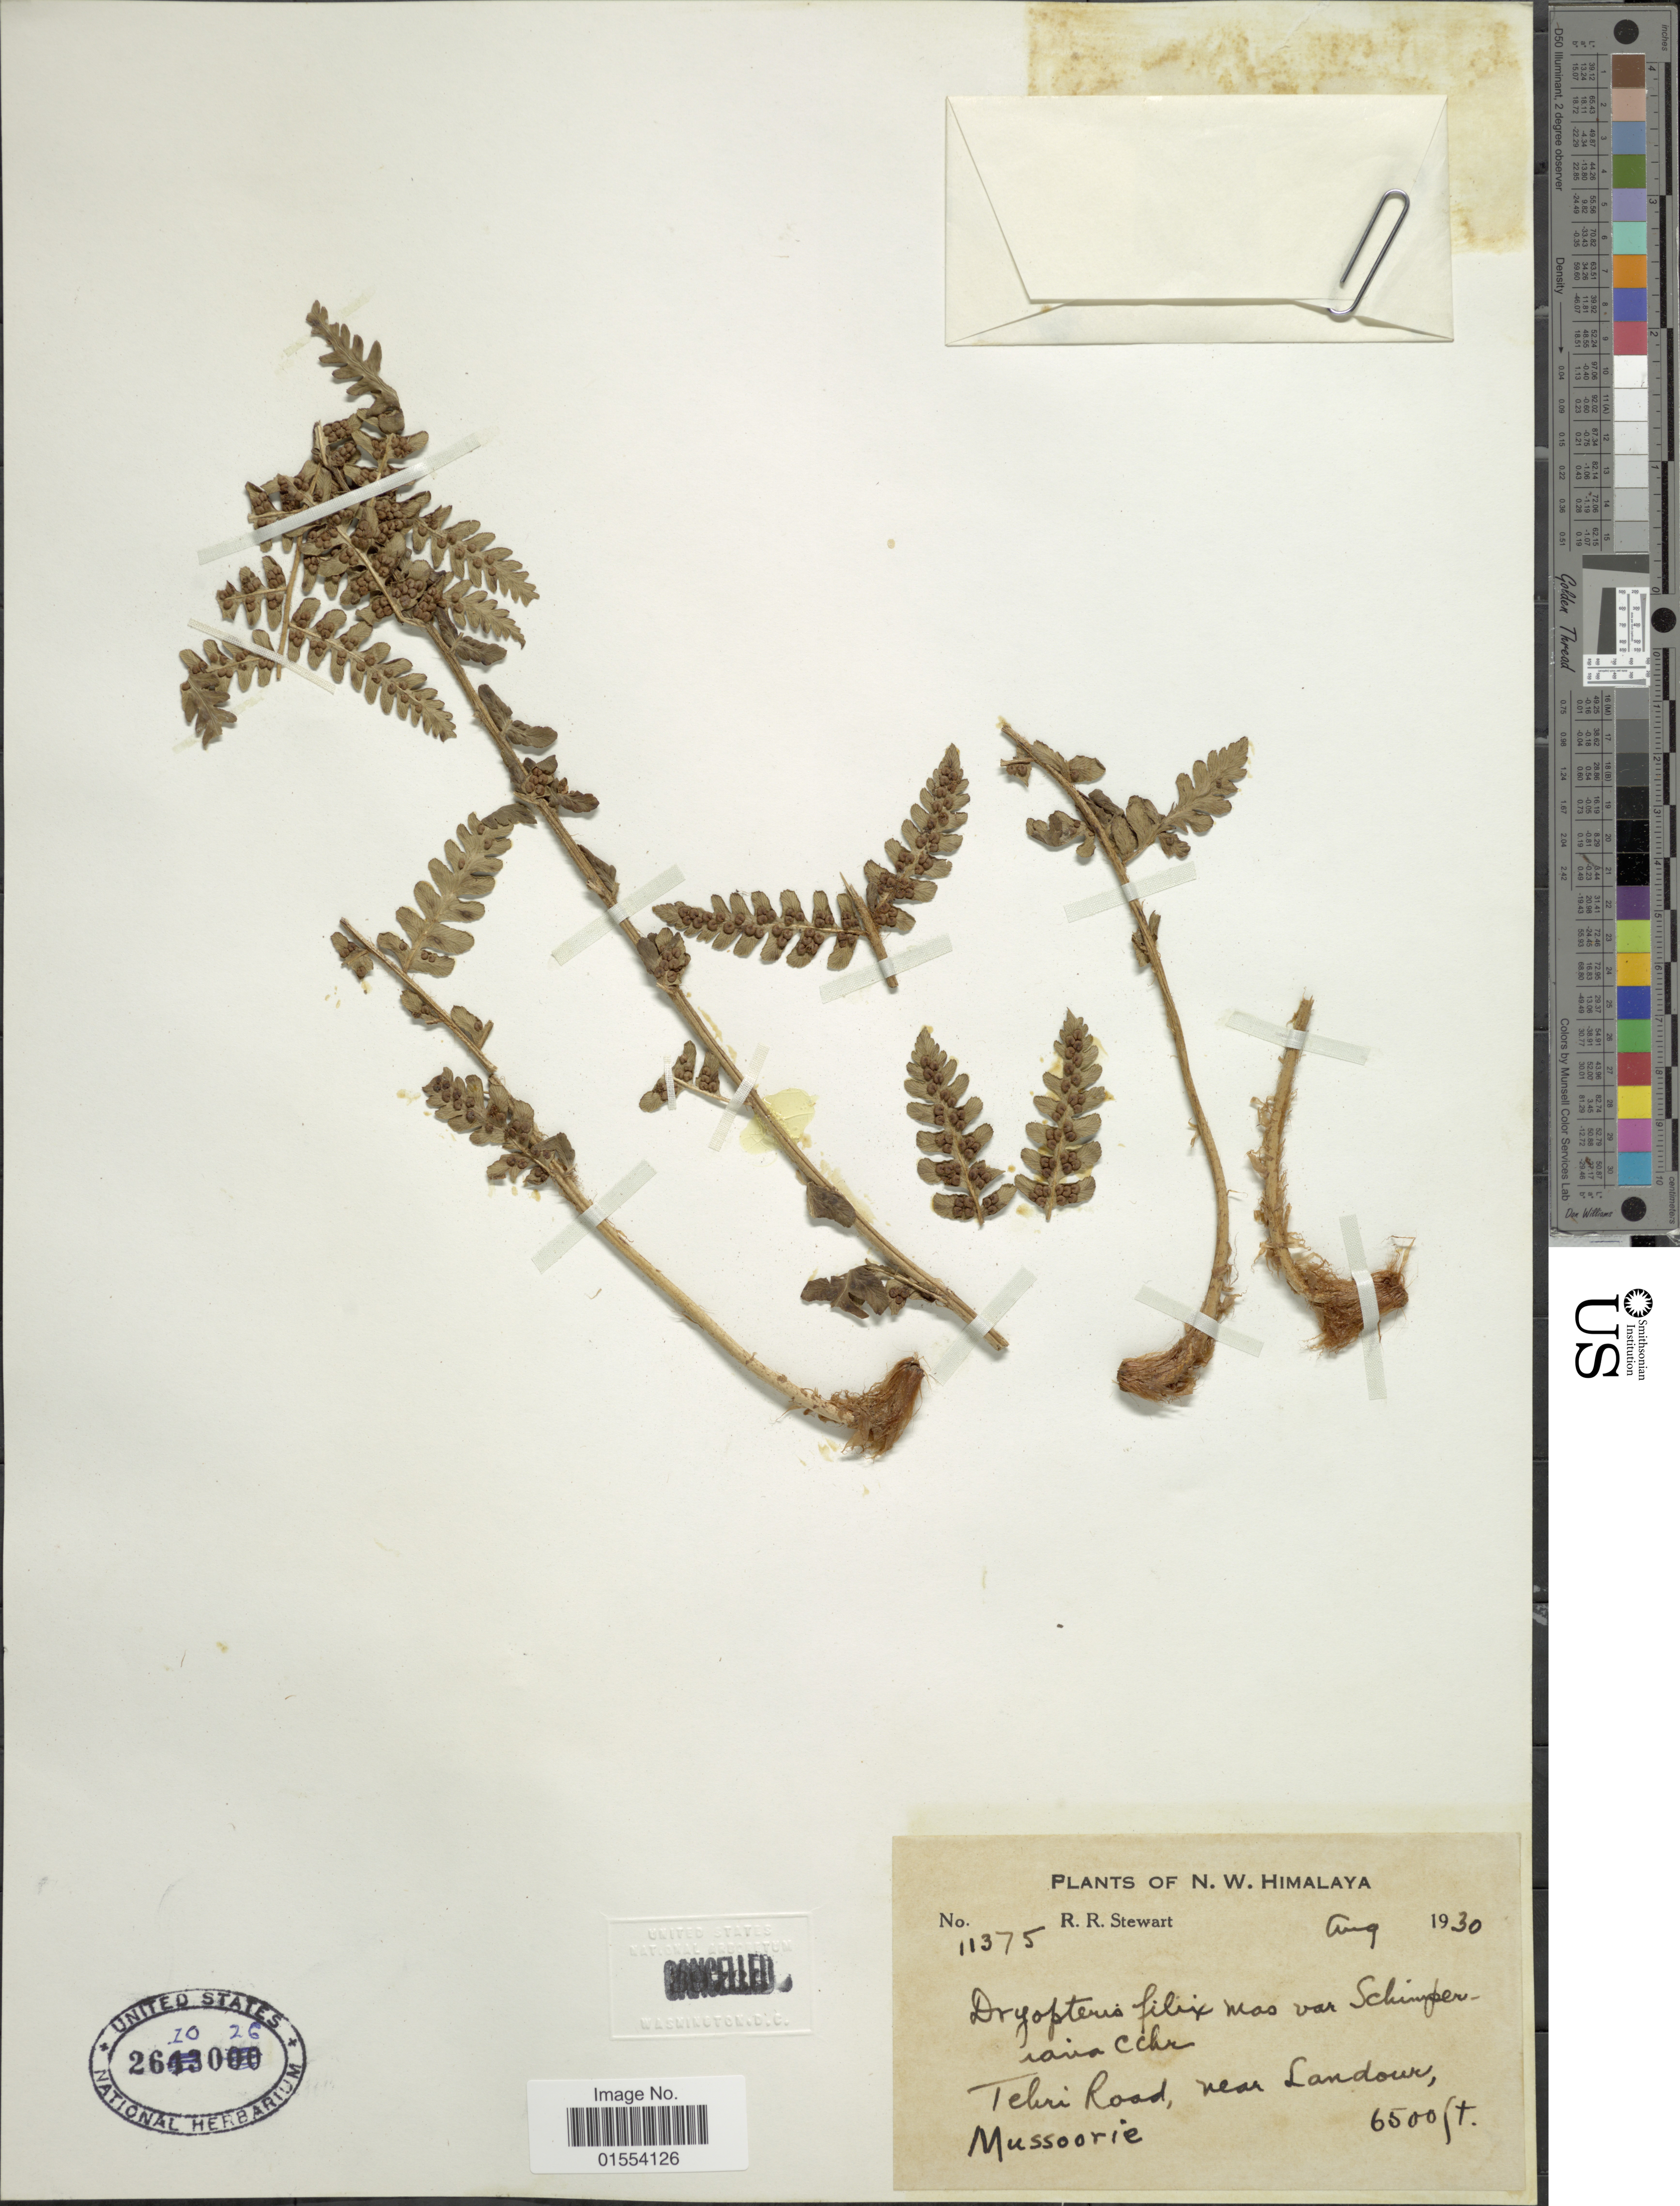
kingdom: Plantae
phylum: Tracheophyta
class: Polypodiopsida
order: Polypodiales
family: Dryopteridaceae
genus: Dryopteris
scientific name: Dryopteris filix-mas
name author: (L.) Schott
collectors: R. R. Stewart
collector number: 11375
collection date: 1930-08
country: India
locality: N.W. Himalaya. Tehri Road, near Landour, Mussoorie.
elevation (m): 1981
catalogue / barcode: US 2610026